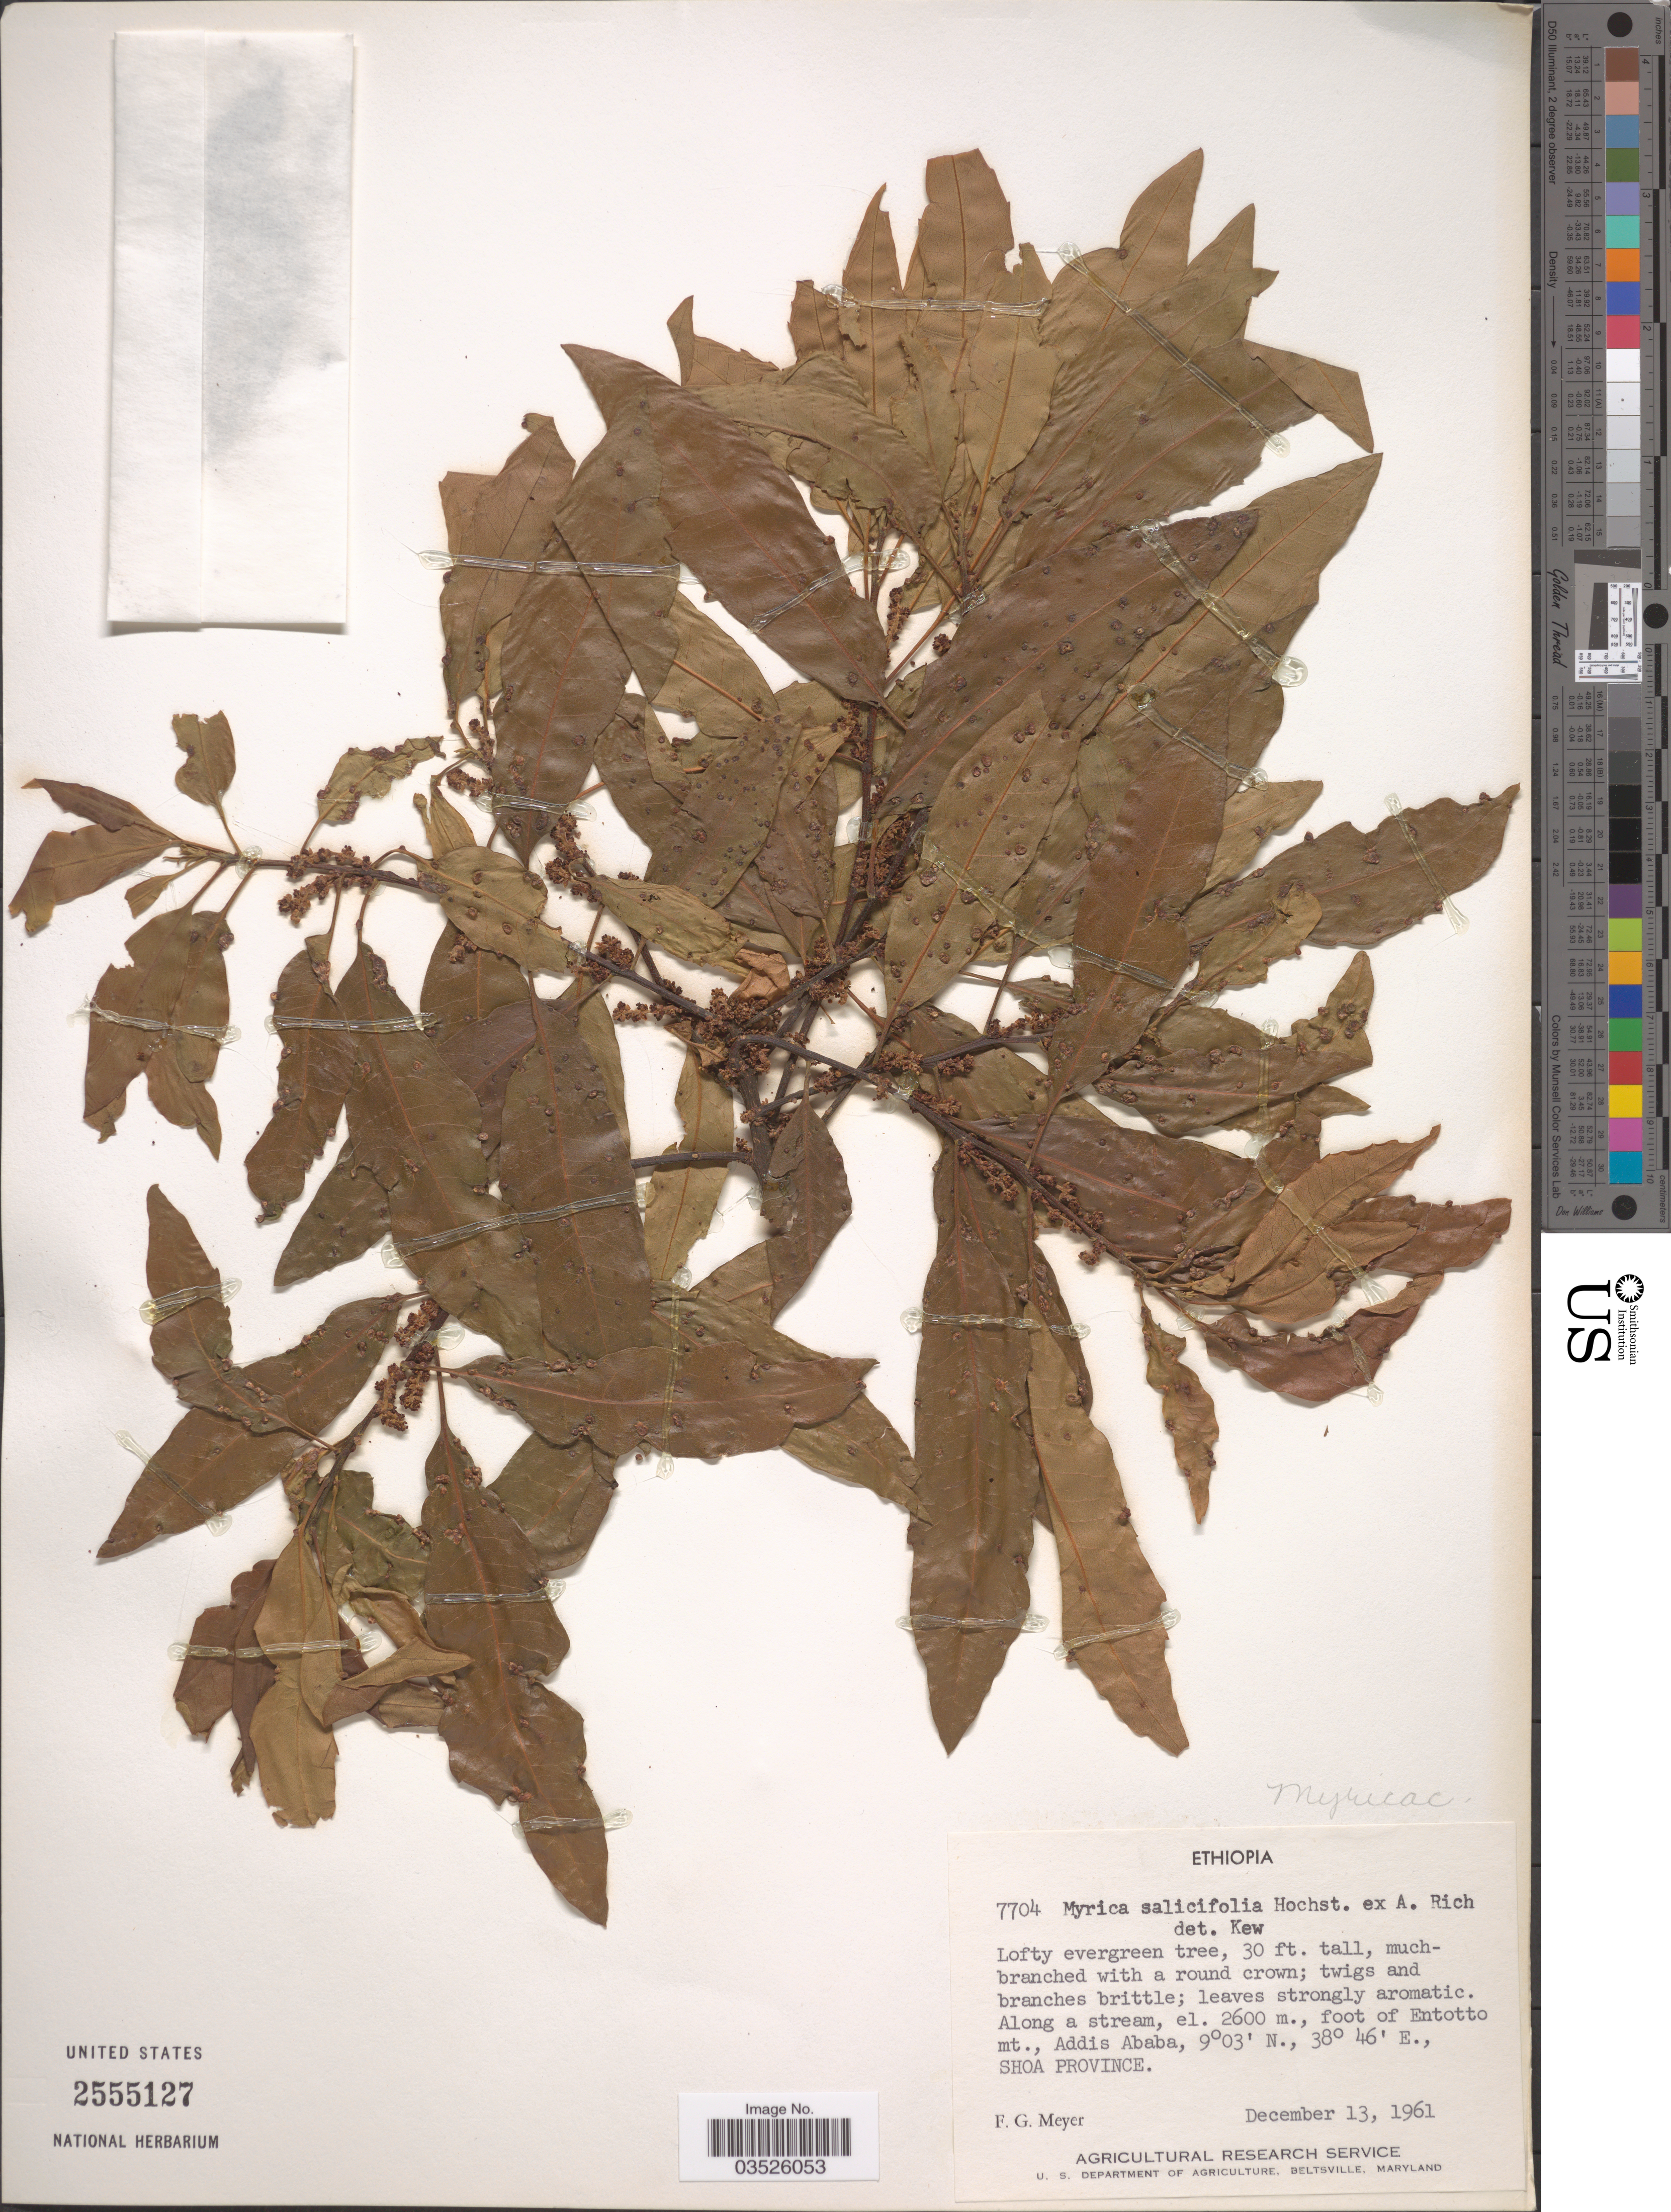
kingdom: Plantae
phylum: Tracheophyta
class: Magnoliopsida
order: Fagales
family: Myricaceae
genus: Morella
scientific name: Morella salicifolia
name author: (Hochst. ex A. Rich.) Verdc. & Polhill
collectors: F. G. Meyer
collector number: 7704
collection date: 1961-12-13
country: Ethiopia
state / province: Addis Ababa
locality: Along a stream, foot of Entotto mt., Shoa Province.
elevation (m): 2600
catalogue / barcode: US 2555127